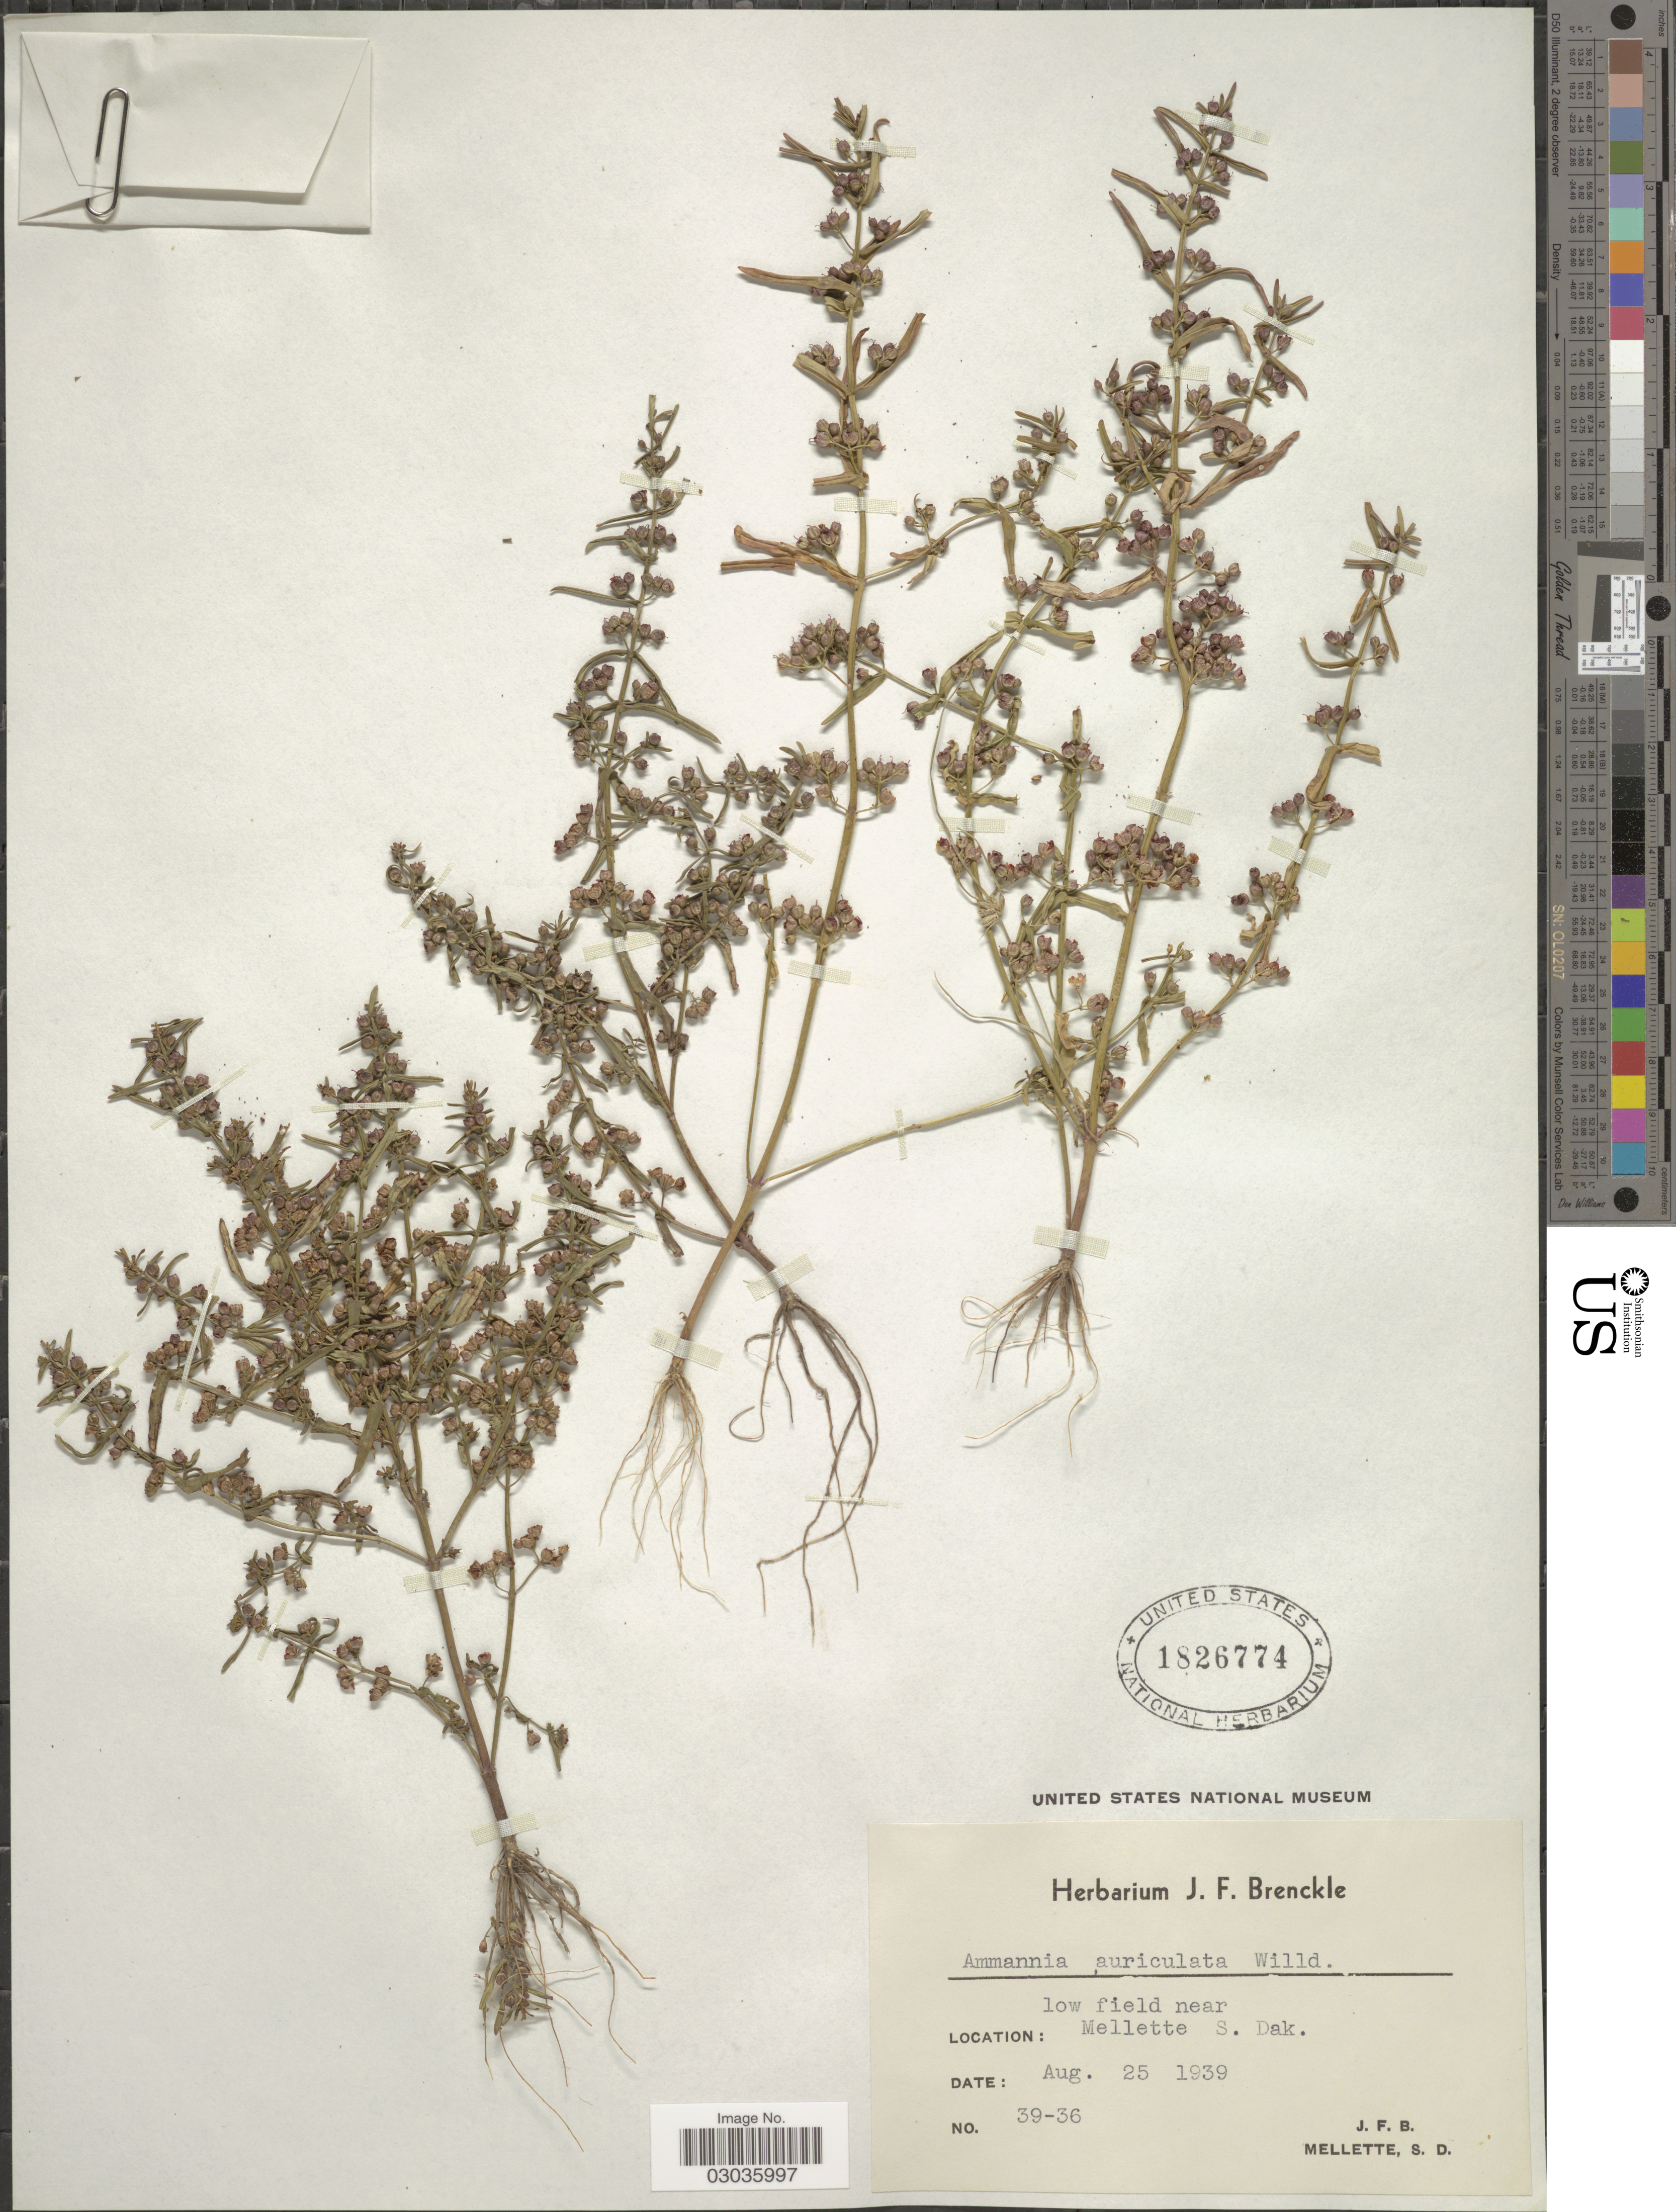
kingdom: Plantae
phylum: Tracheophyta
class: Magnoliopsida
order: Myrtales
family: Lythraceae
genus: Ammannia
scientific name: Ammannia auriculata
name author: Willd.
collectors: J. Brenckle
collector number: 39-36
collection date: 1939-08-25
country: United States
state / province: South Dakota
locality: Low field near Mellette.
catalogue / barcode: US 1826774